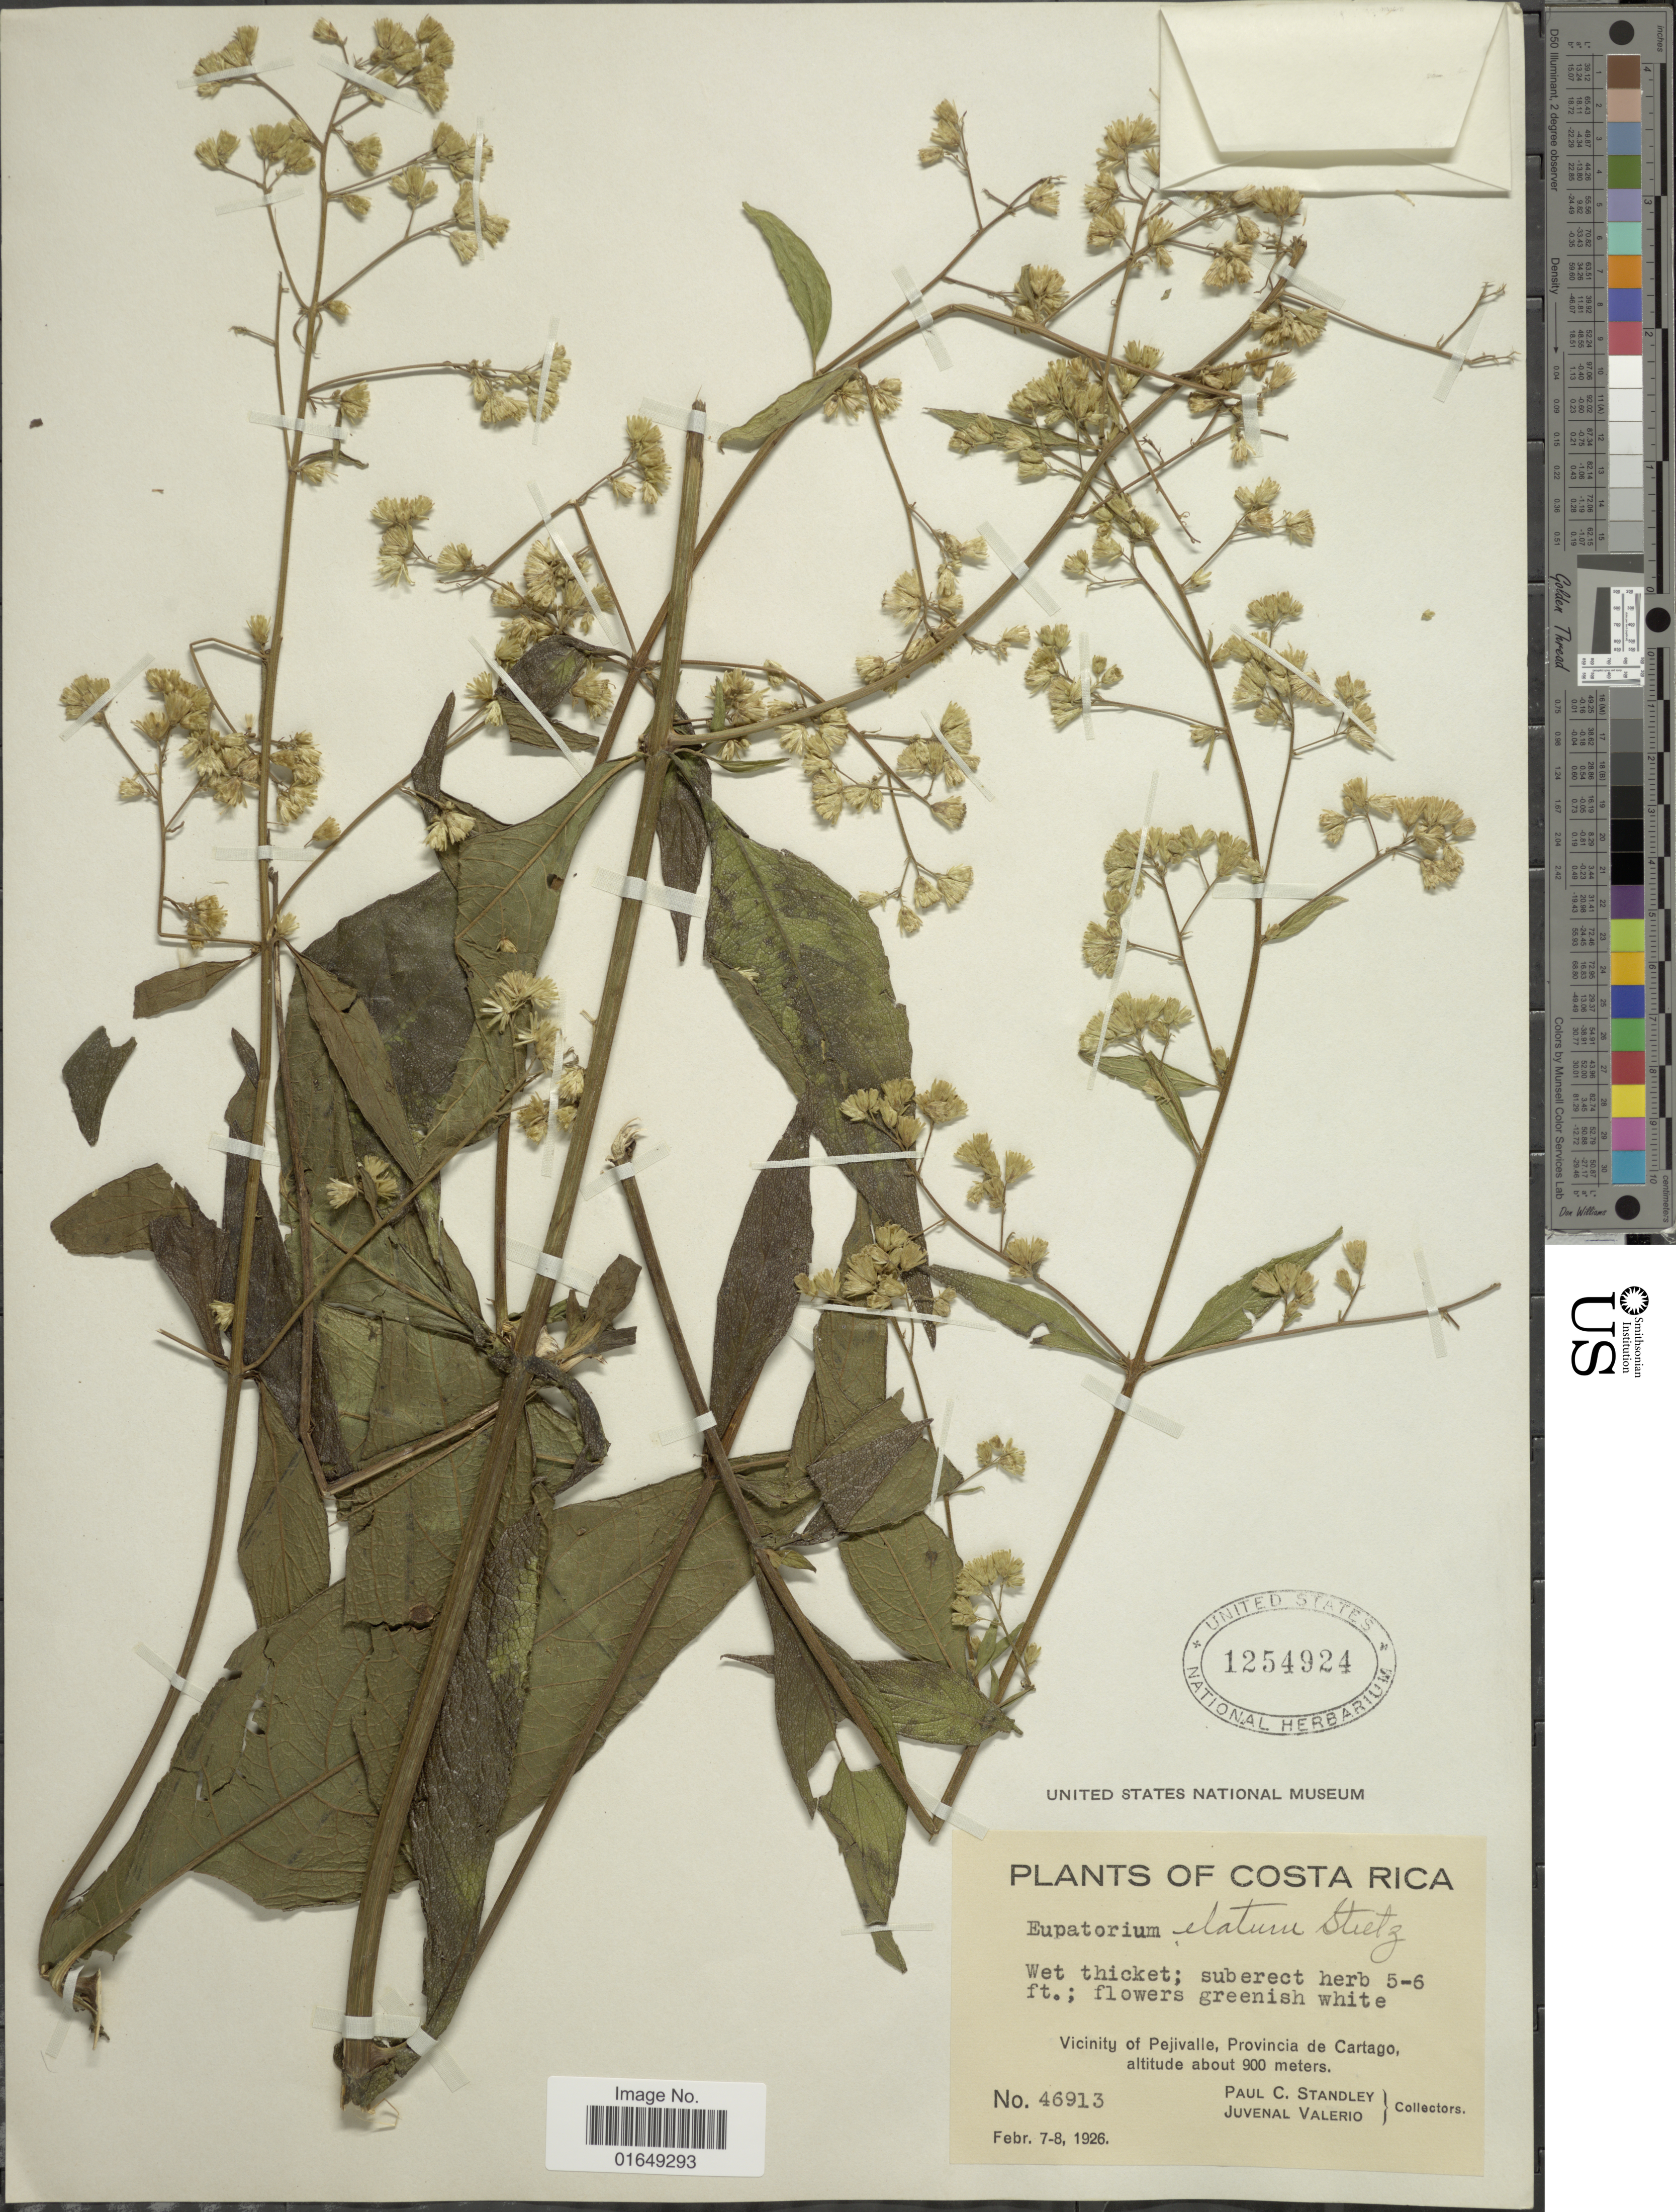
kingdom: Plantae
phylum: Tracheophyta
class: Magnoliopsida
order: Asterales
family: Asteraceae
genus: Ayapana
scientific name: Ayapana elata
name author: (Steetz) R.M. King & H. Rob.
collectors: P. C. Standley & J. Valerio R.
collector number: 46913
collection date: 1926-02-07/1926-02-08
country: Costa Rica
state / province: Cartago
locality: Vicinity of Pejivalle.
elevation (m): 900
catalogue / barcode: US 1254924